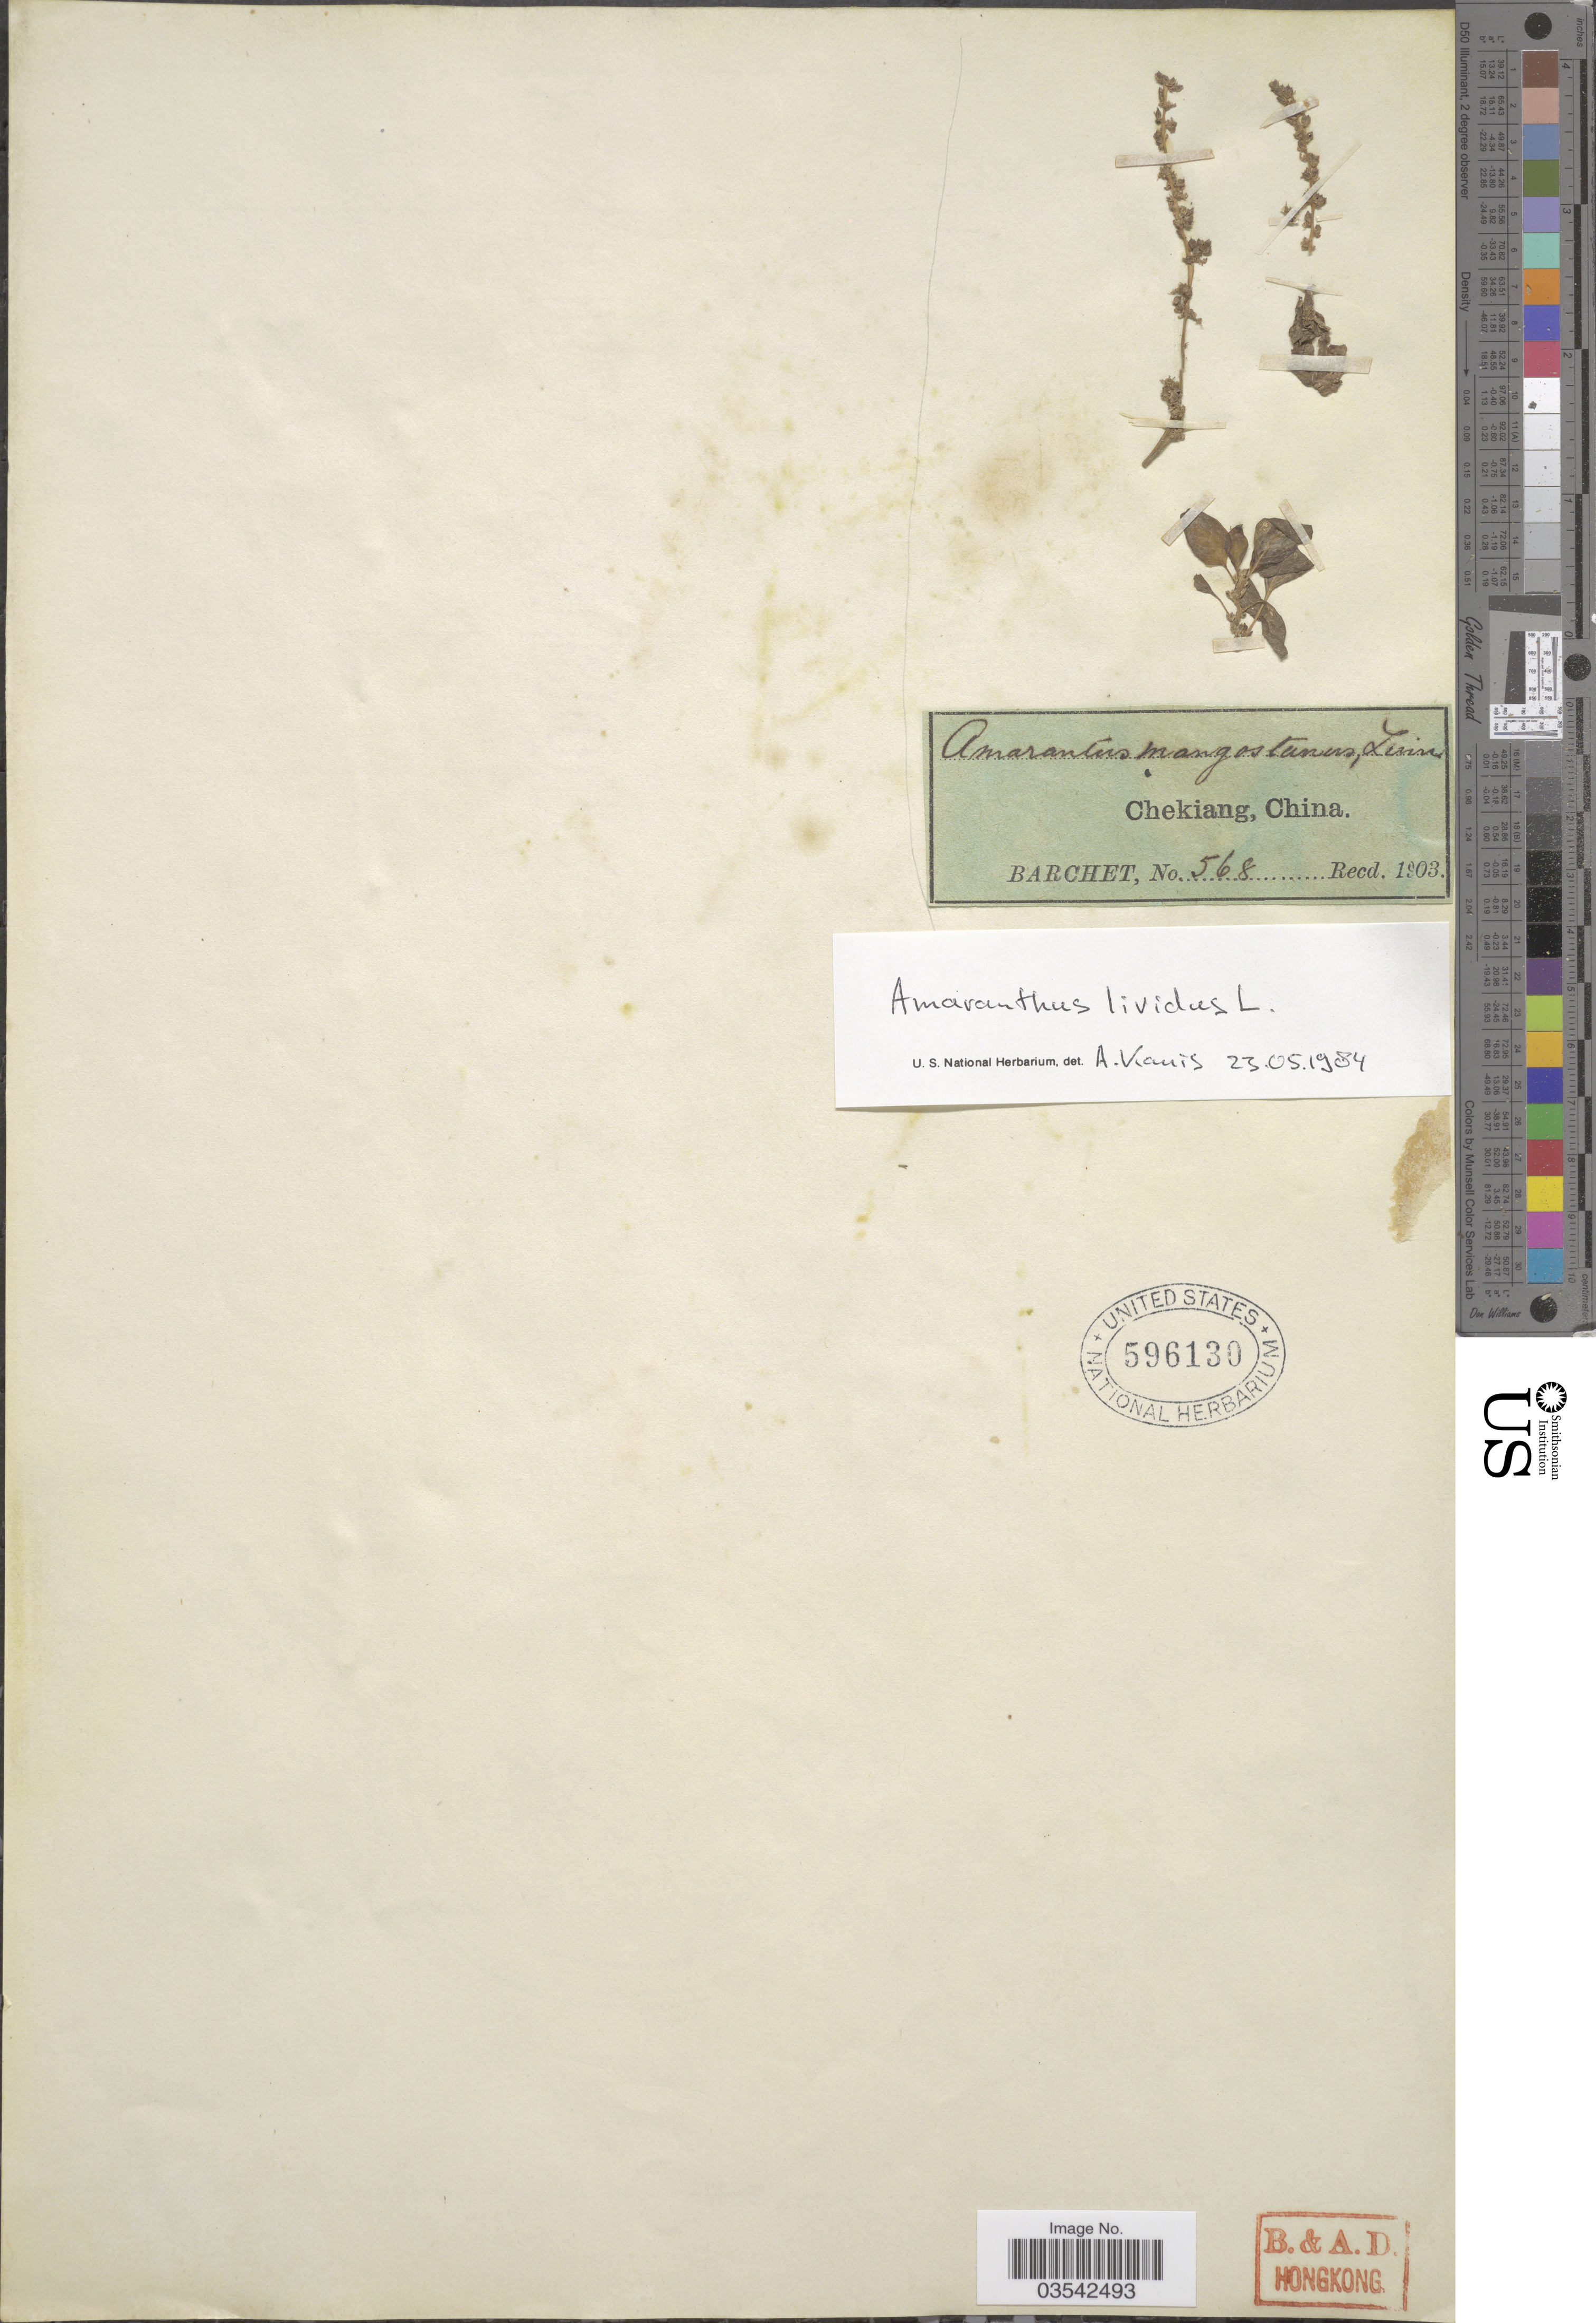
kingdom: Plantae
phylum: Tracheophyta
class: Magnoliopsida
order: Caryophyllales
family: Amaranthaceae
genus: Amaranthus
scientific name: Amaranthus lividus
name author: L.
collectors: Barchet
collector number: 568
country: China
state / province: Zhejiang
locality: Chekiang.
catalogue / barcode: US 596130